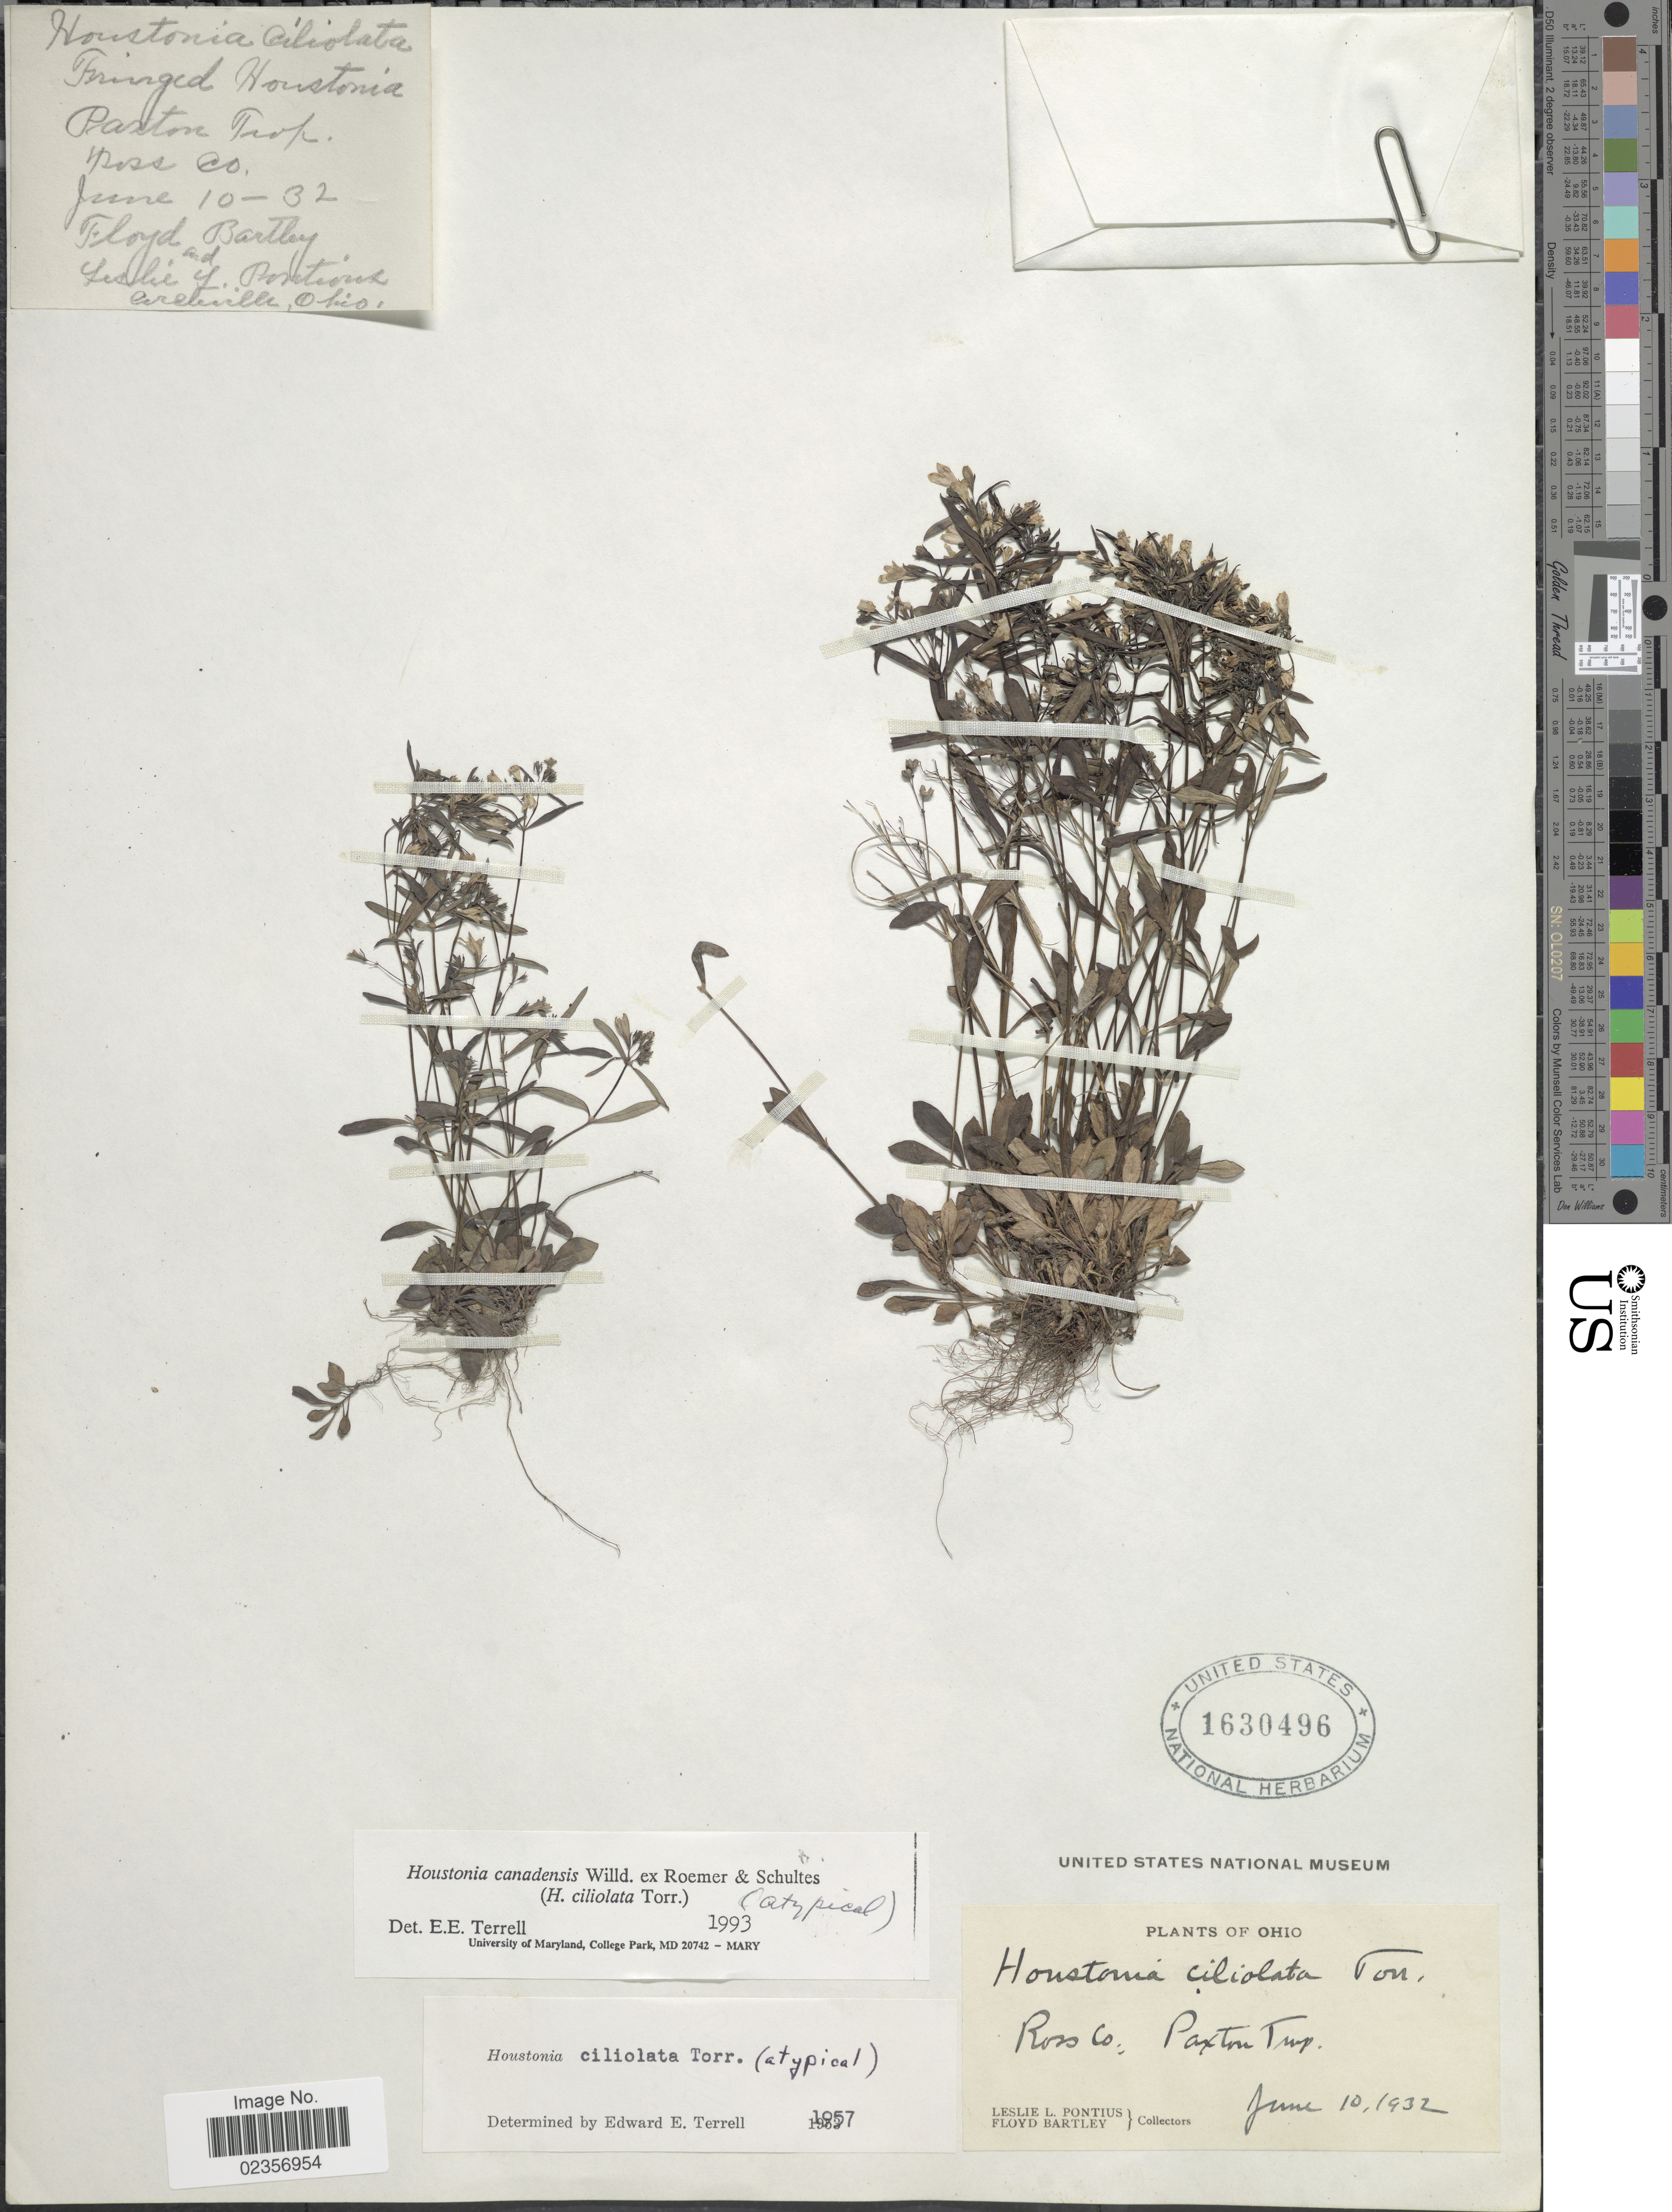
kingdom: Plantae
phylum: Tracheophyta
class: Magnoliopsida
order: Gentianales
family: Rubiaceae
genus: Houstonia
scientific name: Houstonia canadensis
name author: Willd.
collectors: L. Pontius & F. Bartley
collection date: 1932-06-10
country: United States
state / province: Ohio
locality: Ross Co., Paxton Twp.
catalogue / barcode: US 1630496